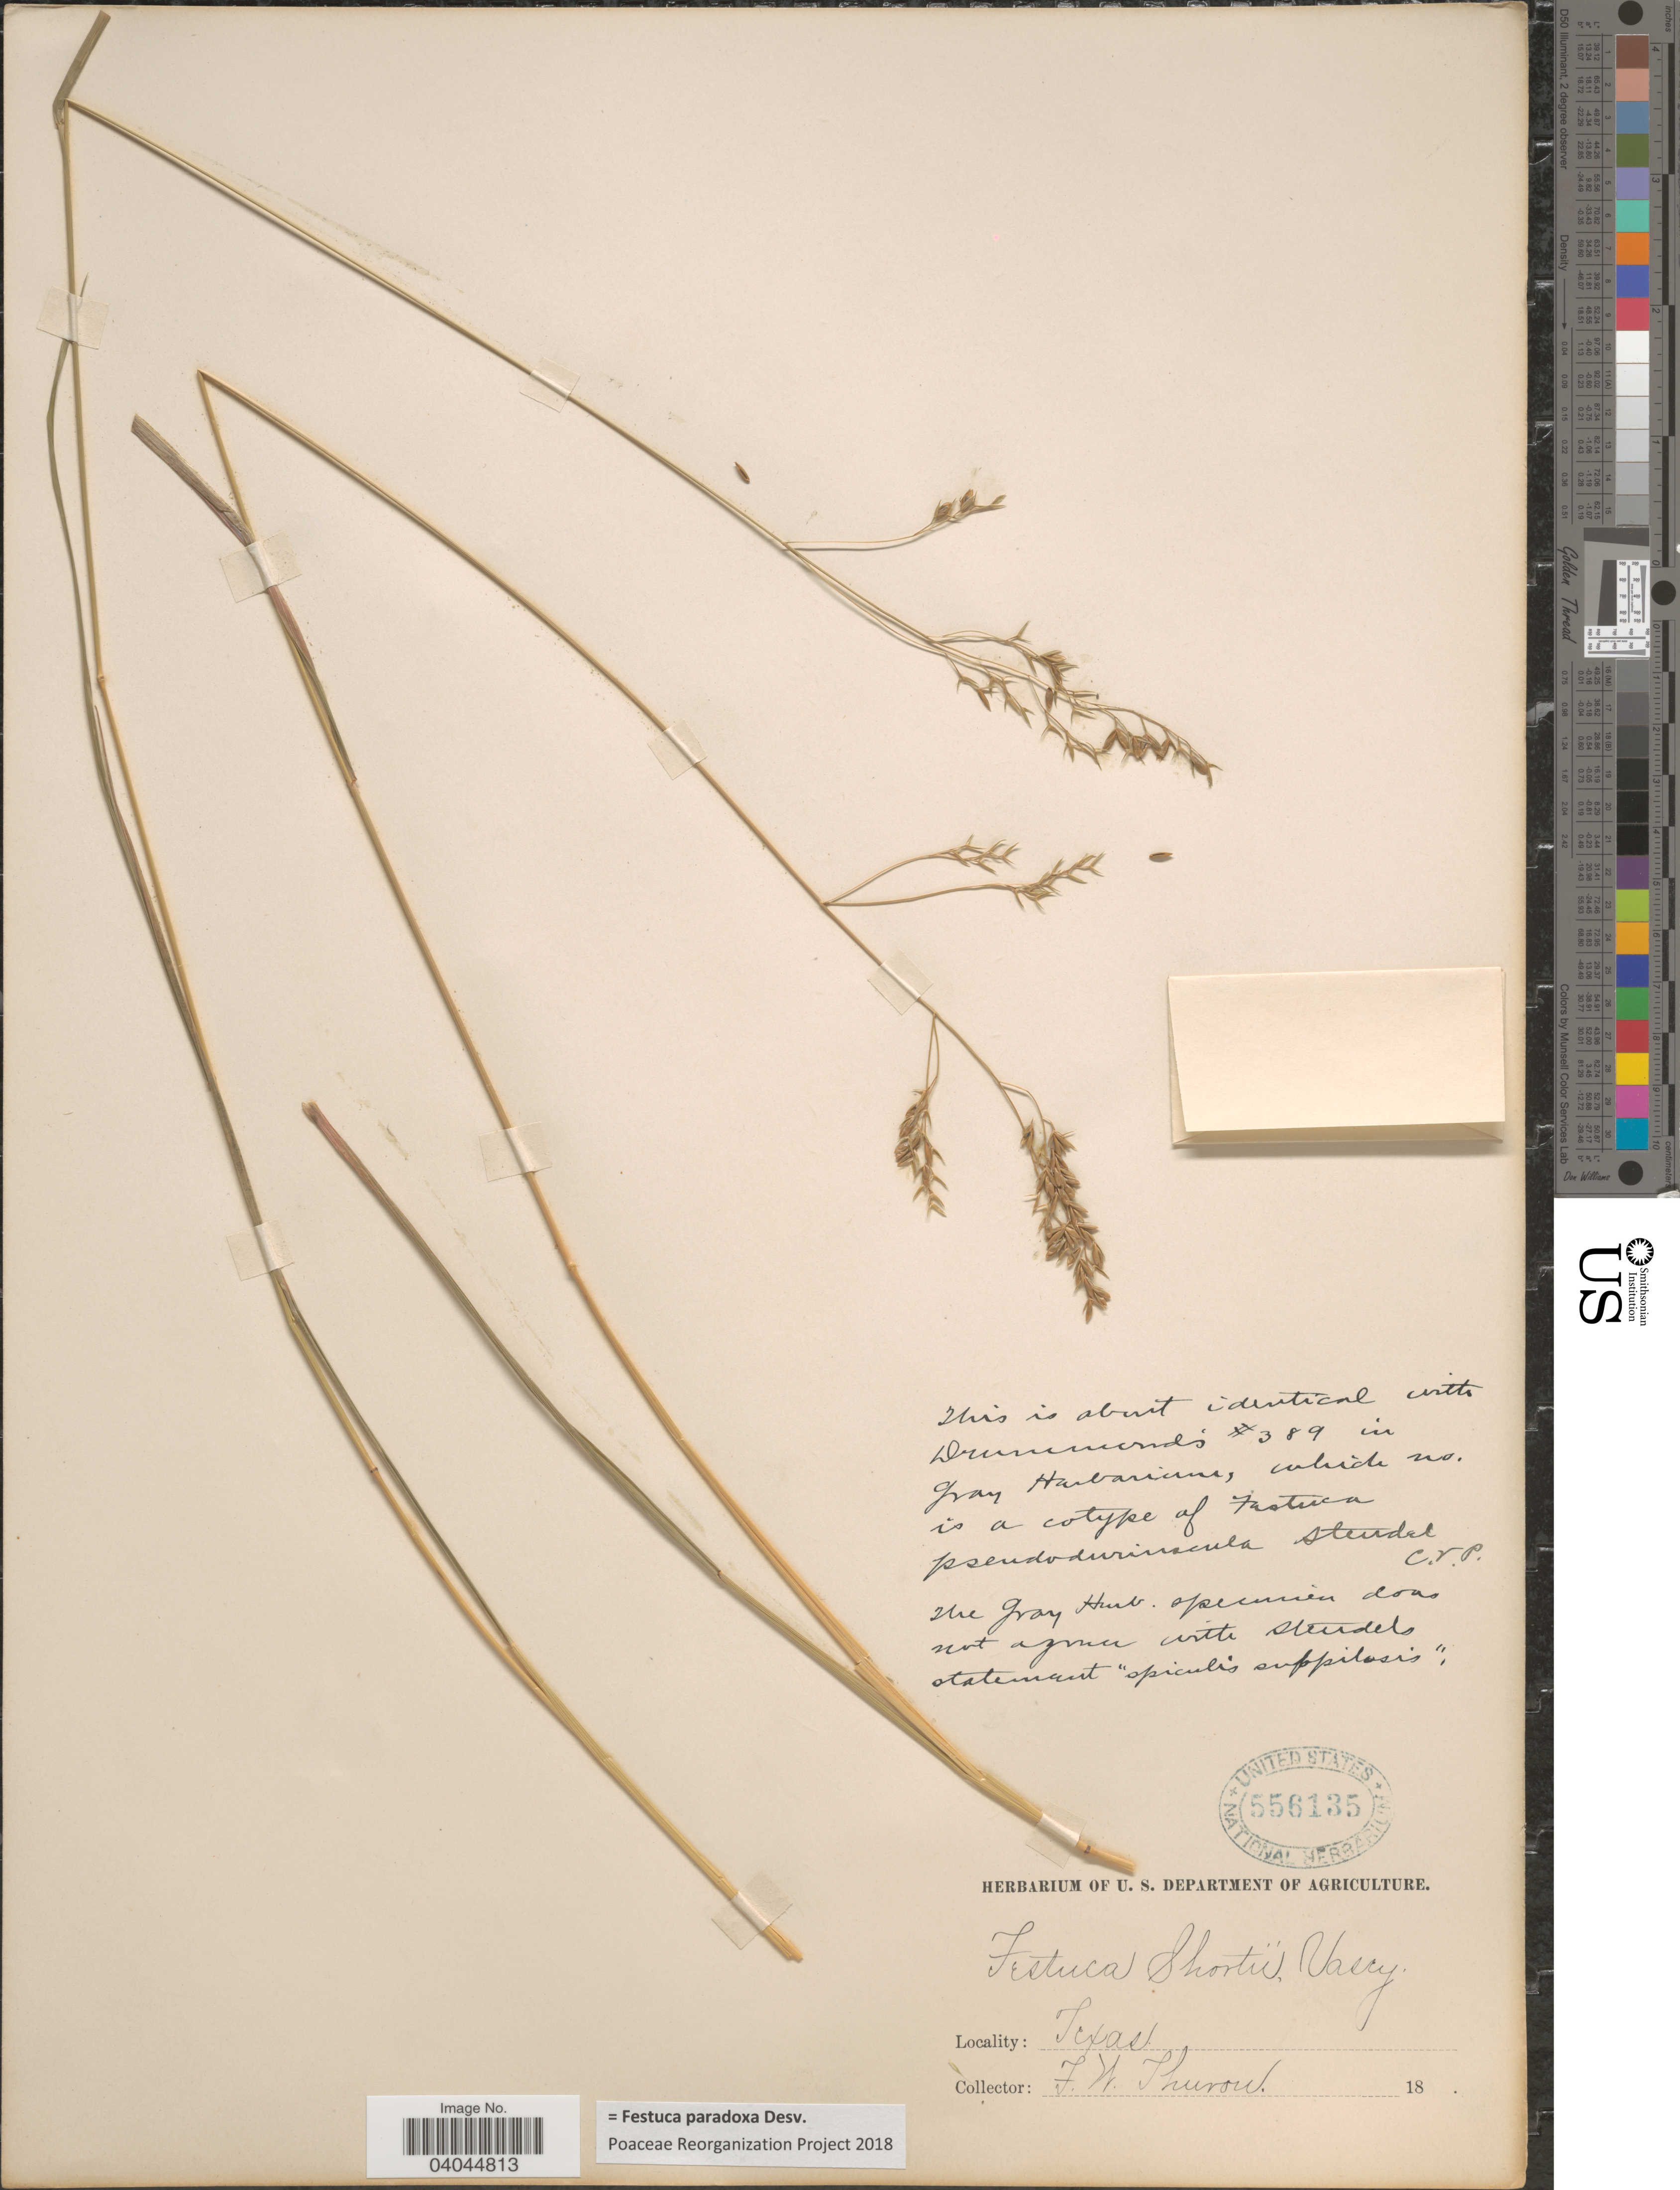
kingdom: Plantae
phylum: Tracheophyta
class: Liliopsida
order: Poales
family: Poaceae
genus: Festuca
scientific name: Festuca paradoxa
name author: Desv.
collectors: F. W. Thurow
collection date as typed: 18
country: United States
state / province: Texas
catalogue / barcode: US 556135